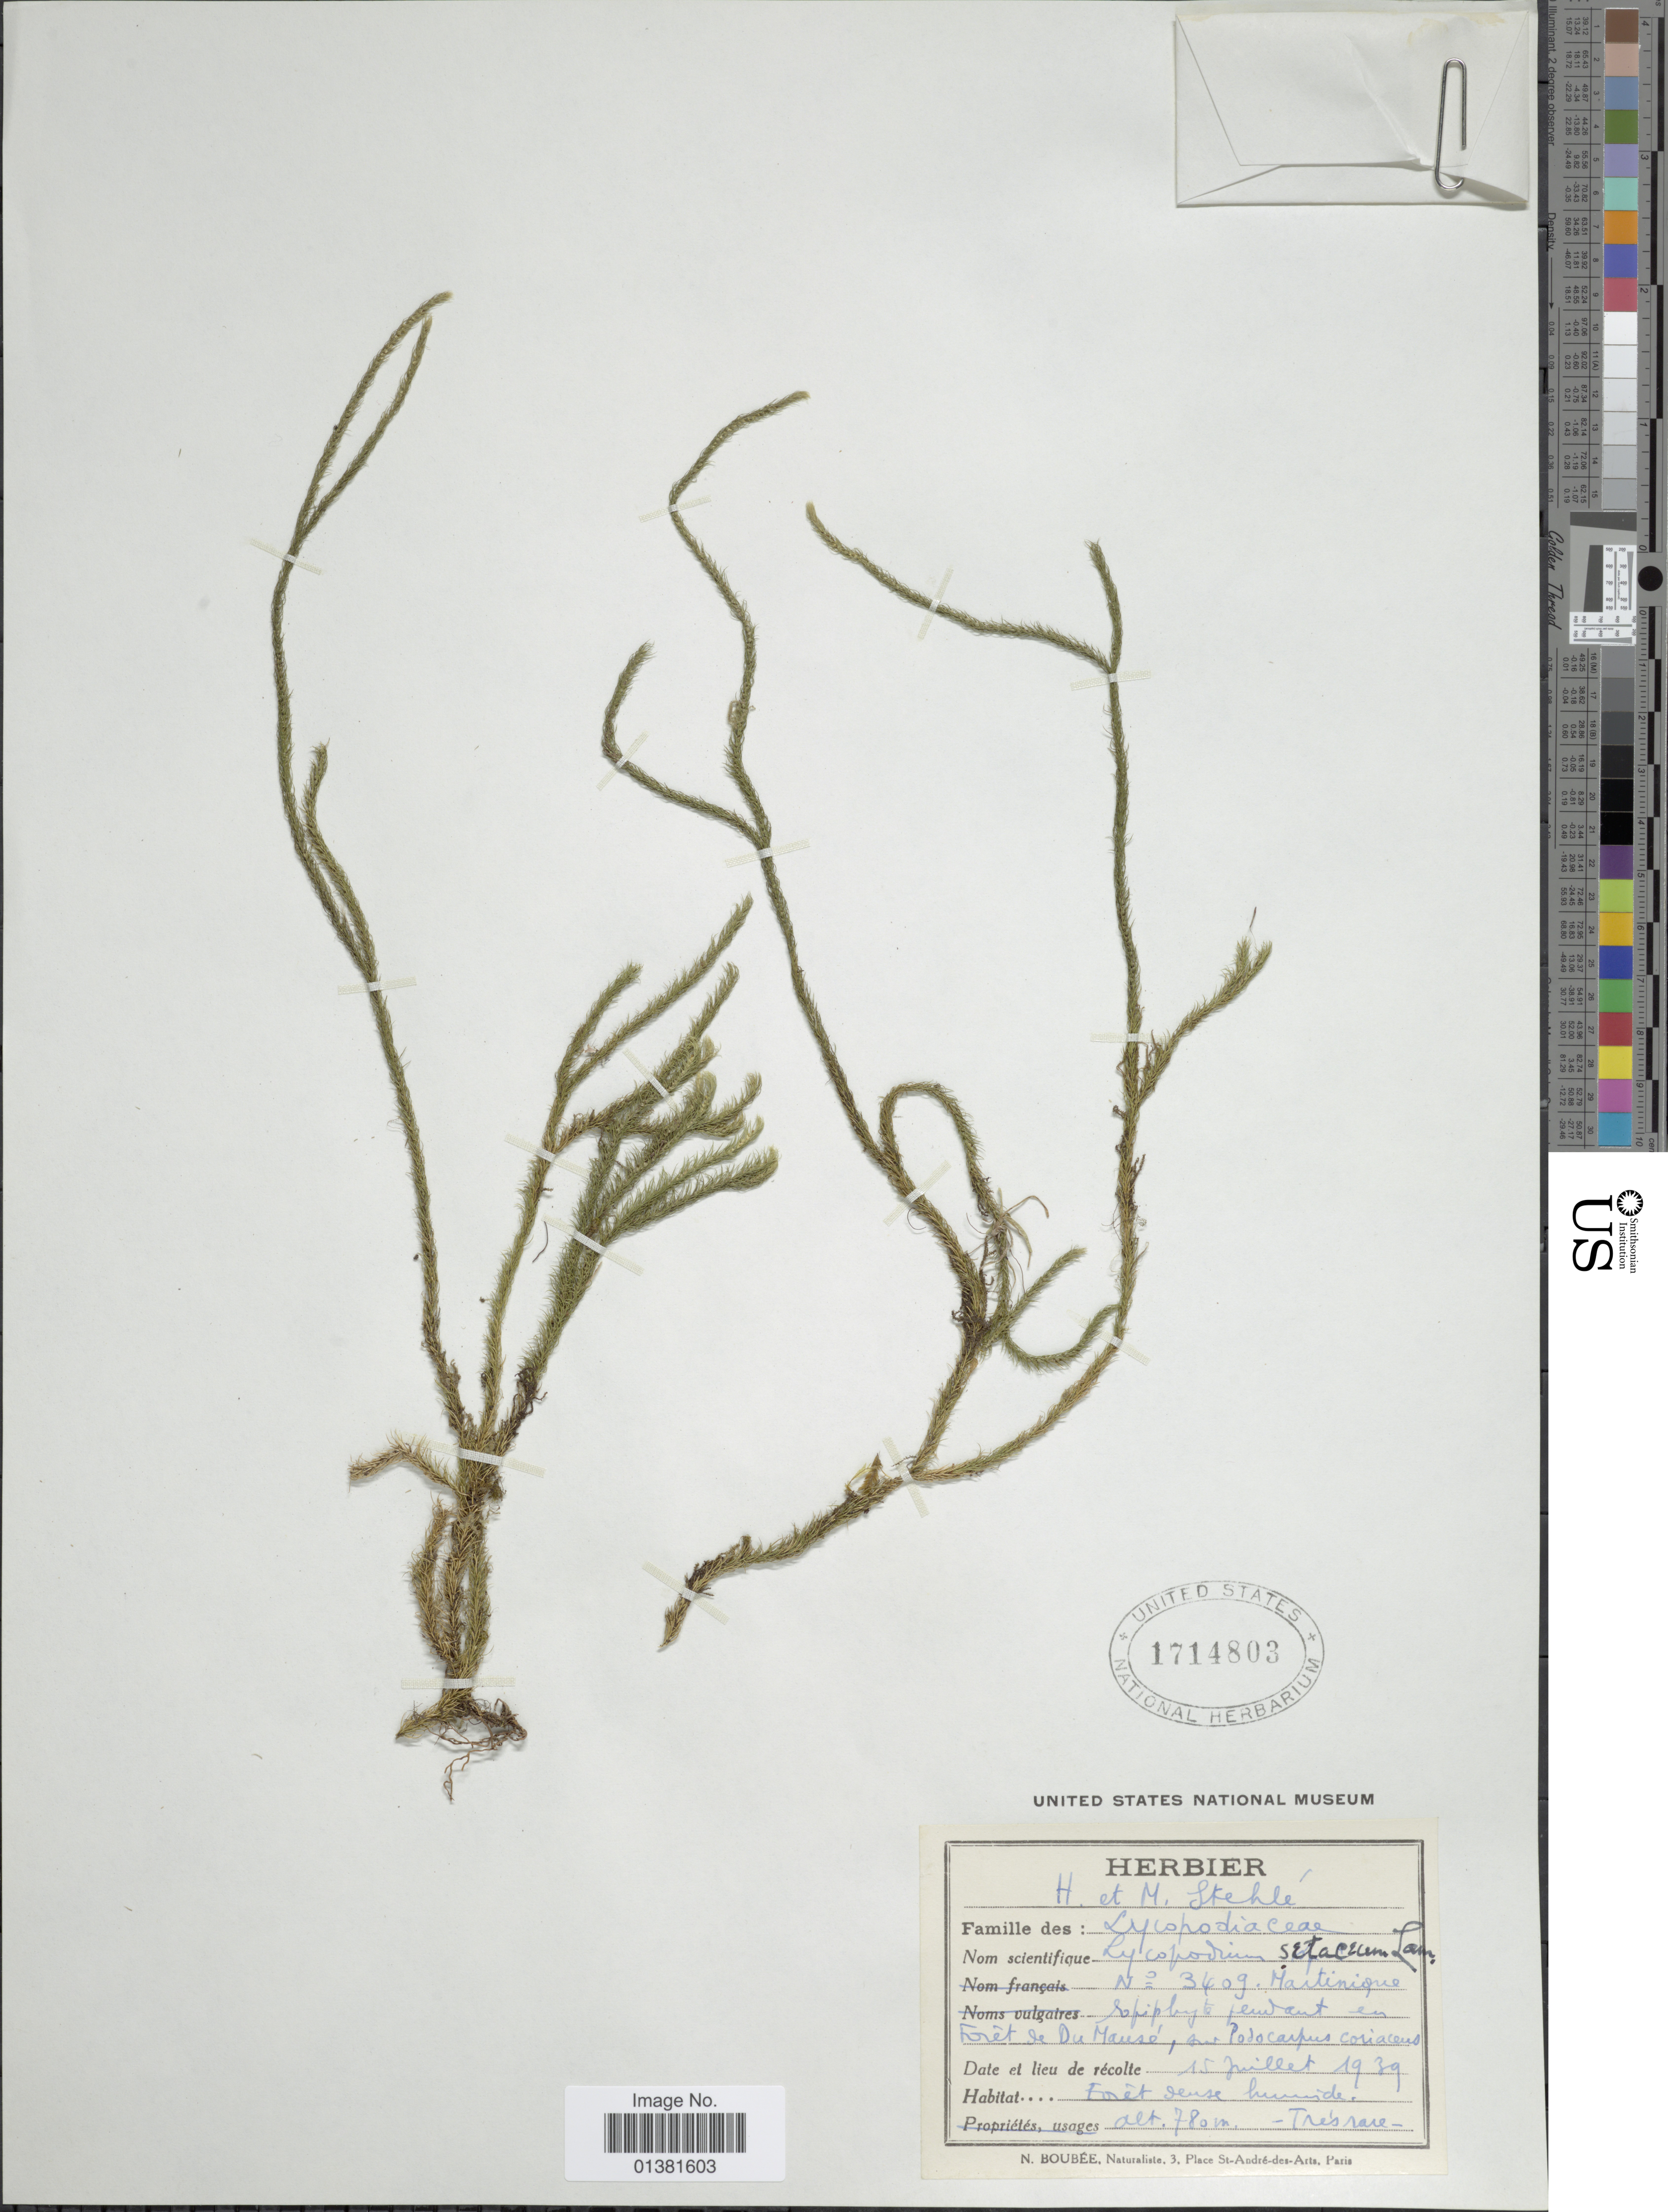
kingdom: Plantae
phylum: Tracheophyta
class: Lycopodiopsida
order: Lycopodiales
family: Lycopodiaceae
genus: Phlegmariurus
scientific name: Phlegmariurus filiformis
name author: (Sw.) W.H. Wagner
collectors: H. Stehlé & M. Stehlé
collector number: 3409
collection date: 1939-07-15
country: Martinique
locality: Forét de Du Mausé, sur Podocarpus coriacens.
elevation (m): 780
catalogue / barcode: US 1714803